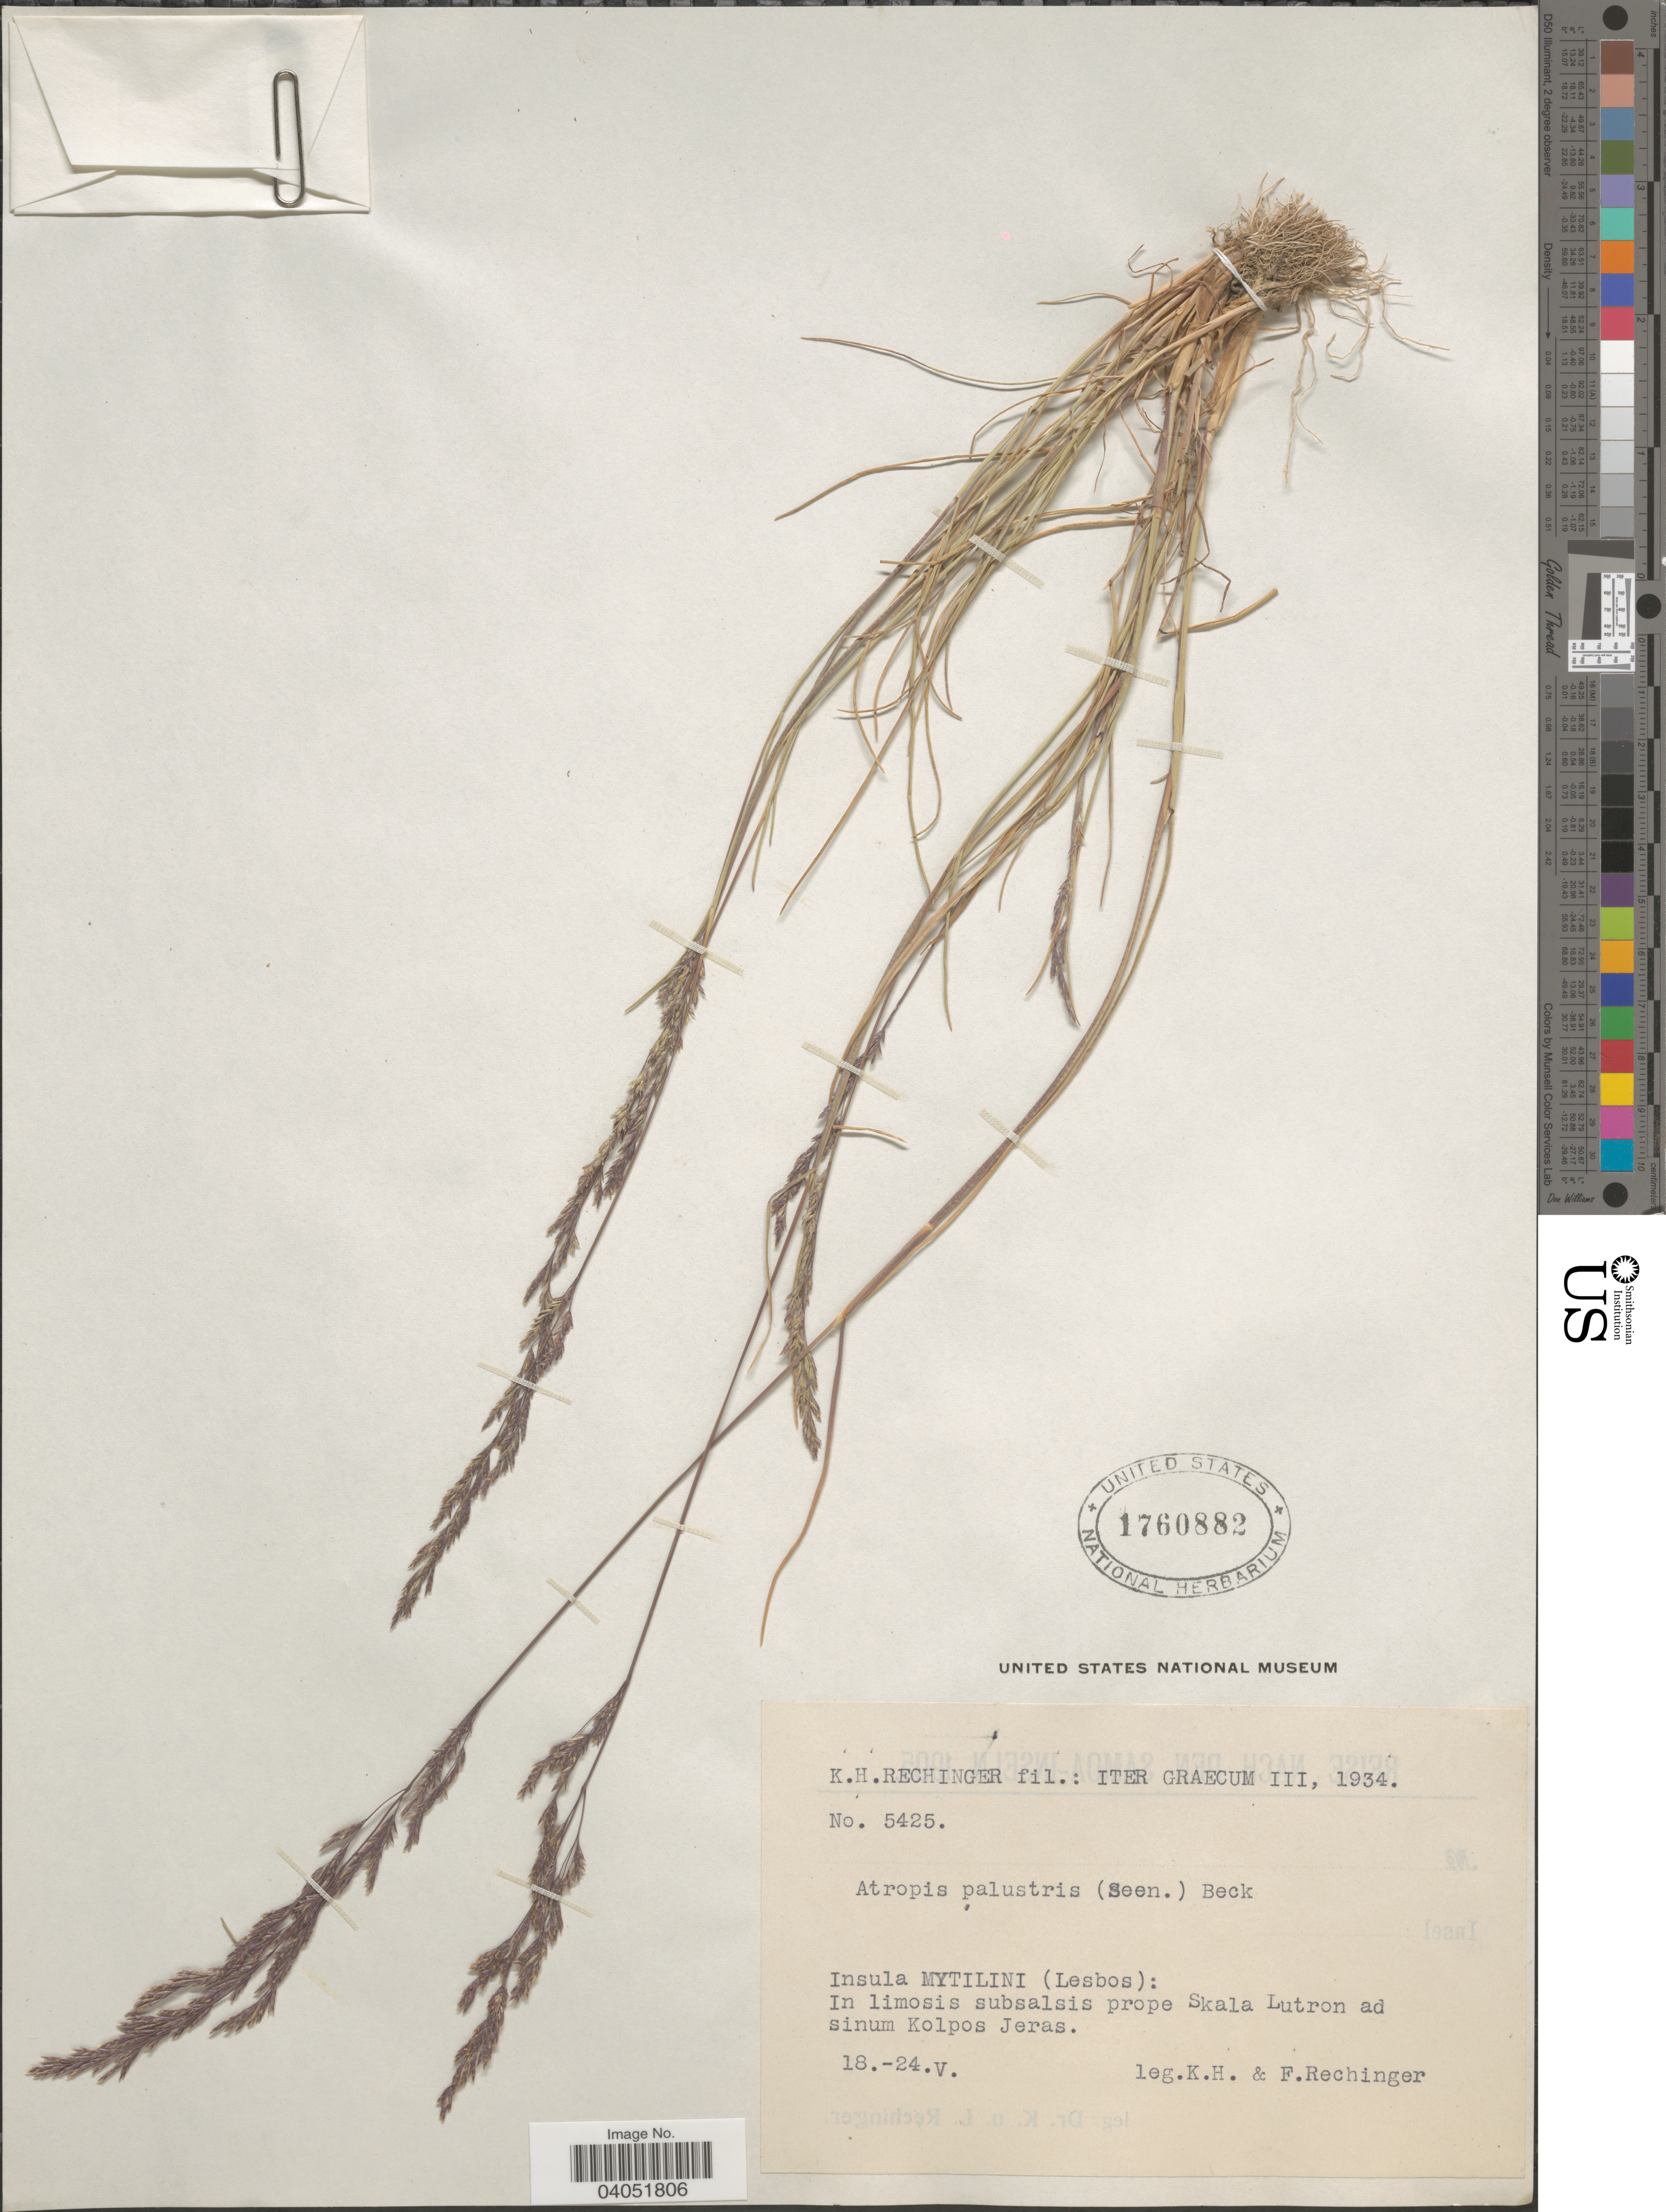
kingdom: Plantae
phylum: Tracheophyta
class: Liliopsida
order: Poales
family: Poaceae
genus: Puccinellia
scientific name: Puccinellia sp.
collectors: K. H. Rechinger & F. Rechinger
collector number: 5425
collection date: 1934-05-18/1934-05-24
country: Greece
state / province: North Aegean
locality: Iter Graecum. Insula Mytilini (Lesbos): In limosis subsalsis prope Skala Lutron ad sinum Kolpos Jeras.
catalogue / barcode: US 1760882